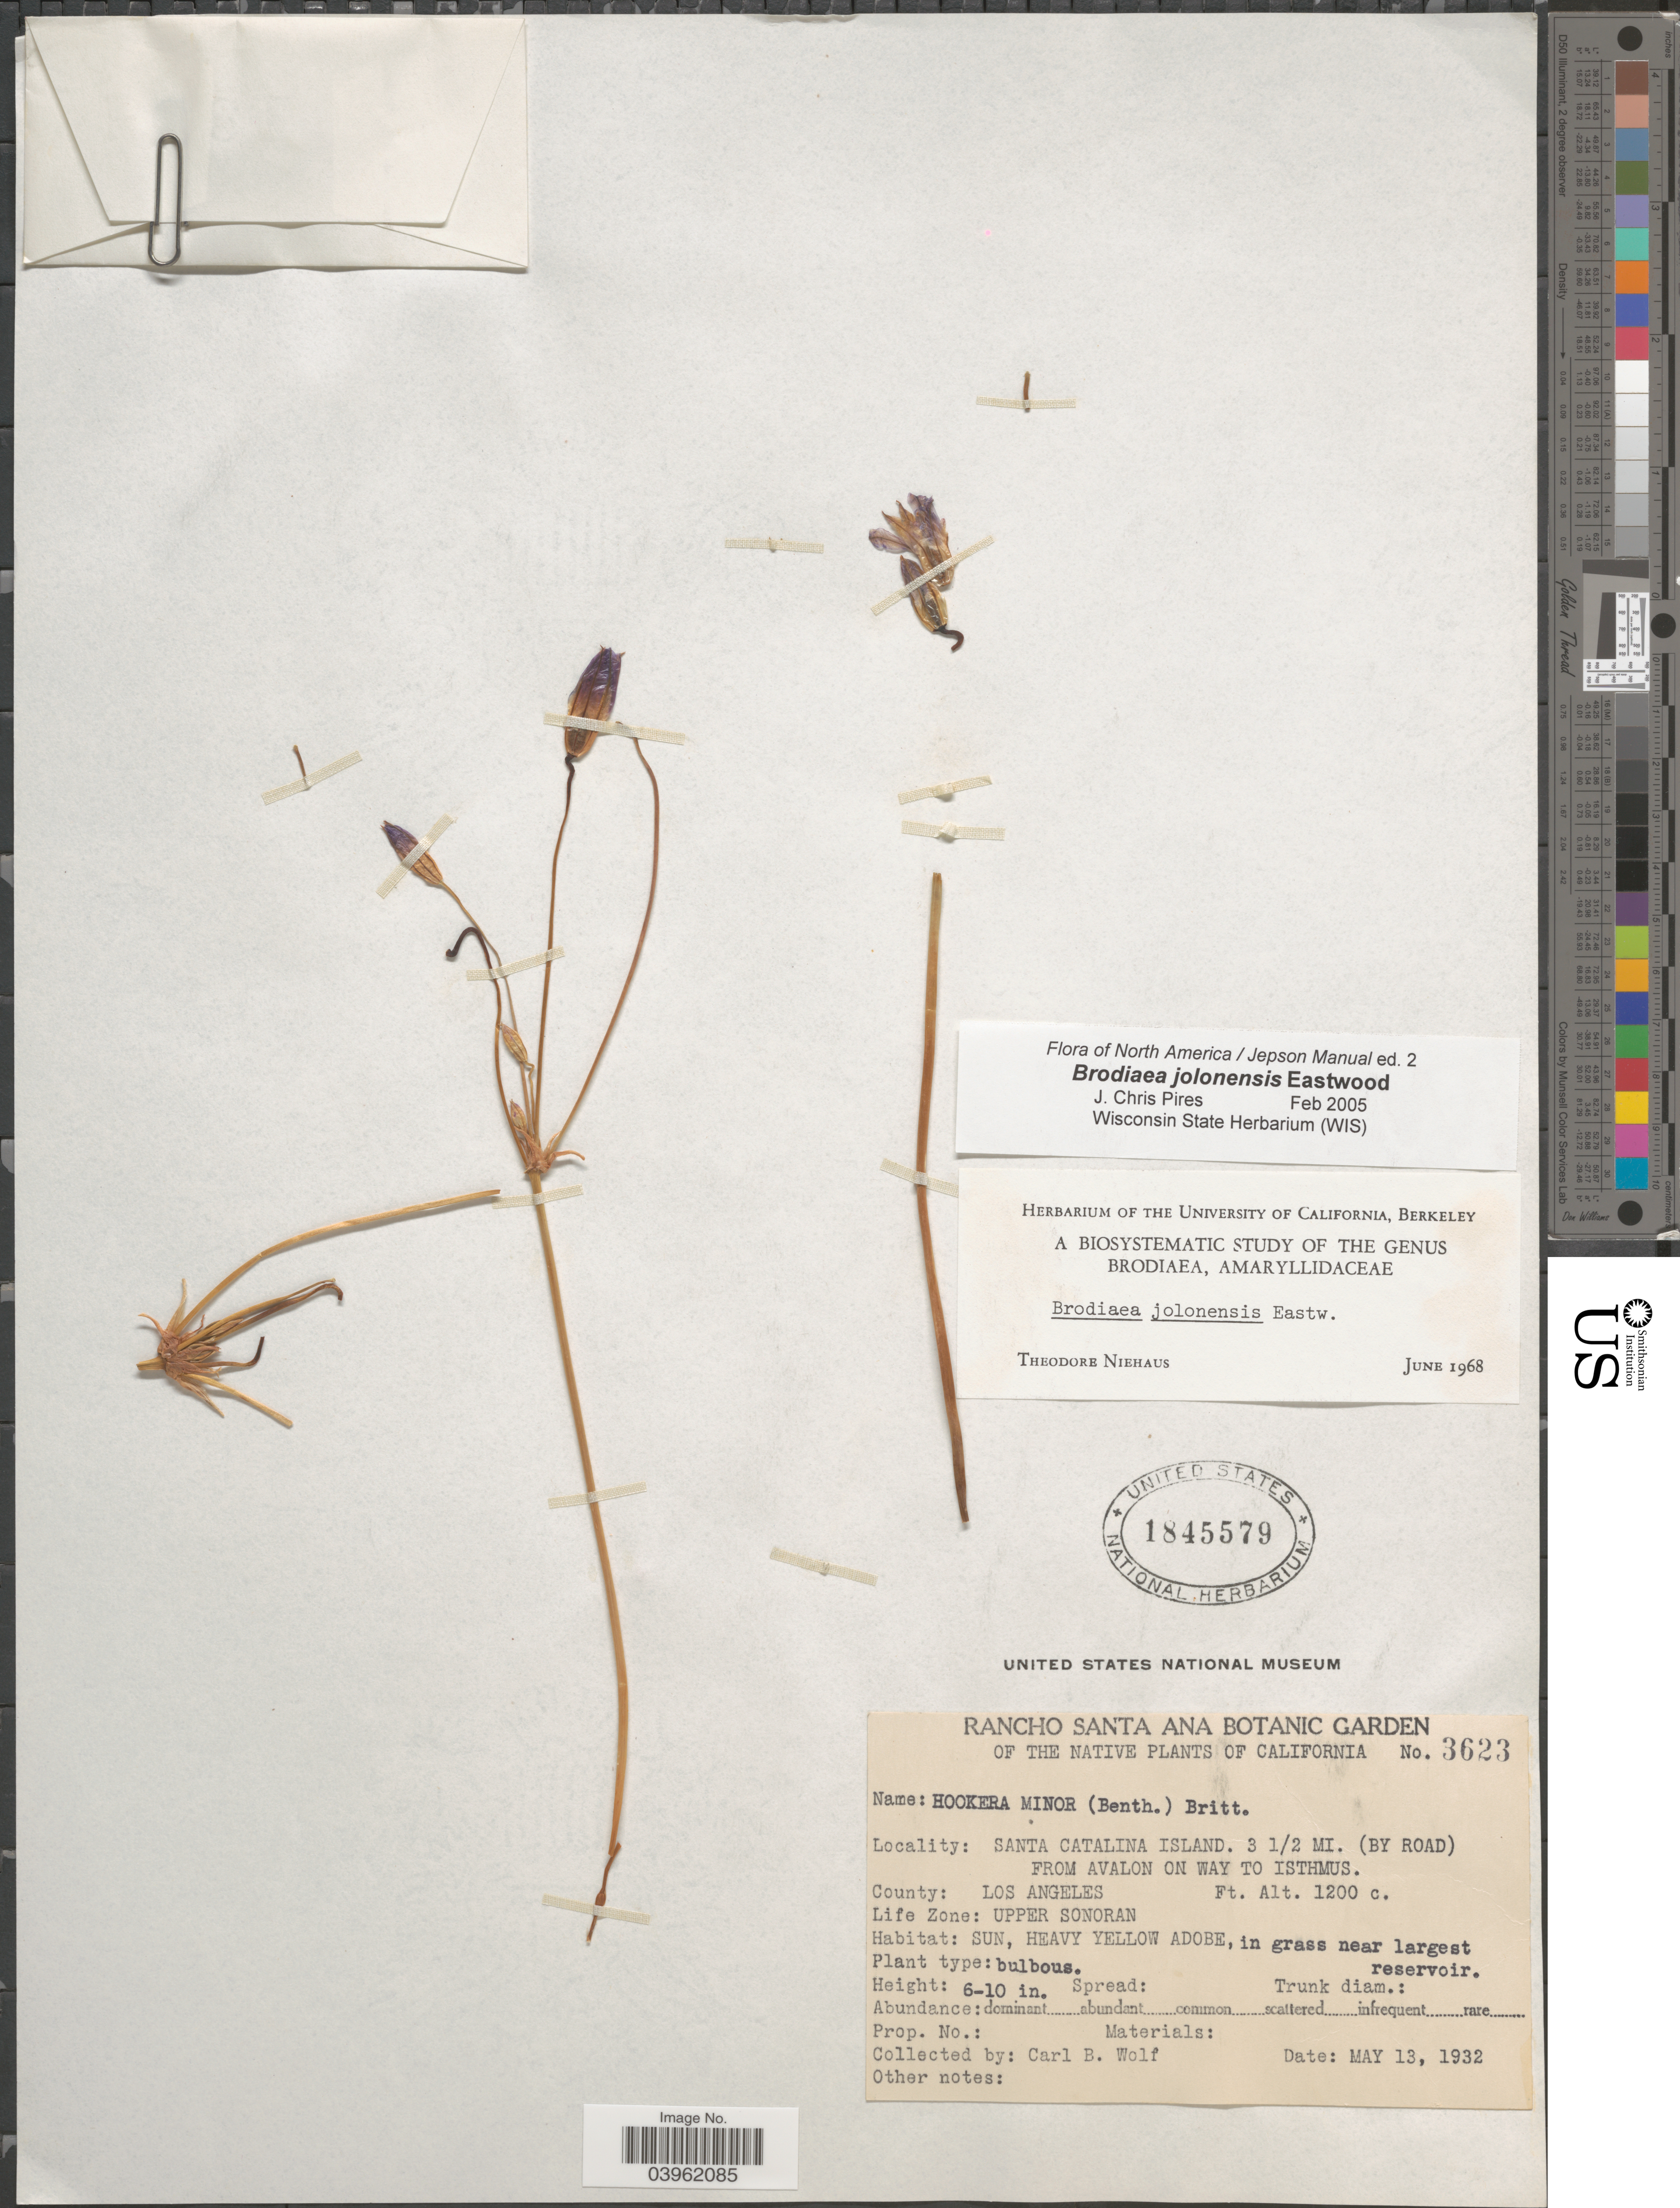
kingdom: Plantae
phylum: Tracheophyta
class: Liliopsida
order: Asparagales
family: Asparagaceae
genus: Brodiaea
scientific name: Brodiaea jolonensis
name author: Eastw.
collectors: C. B. Wolf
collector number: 3623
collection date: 1932-05-13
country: United States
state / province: California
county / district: Los Angeles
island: Santa Catalina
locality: Santa Catalina Island. 3 ½ Mi. (by road). From Avalon on way to Isthmus. County: Los Angeles. Life Zone: Upper Sonoran.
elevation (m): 366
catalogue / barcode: US 1845579